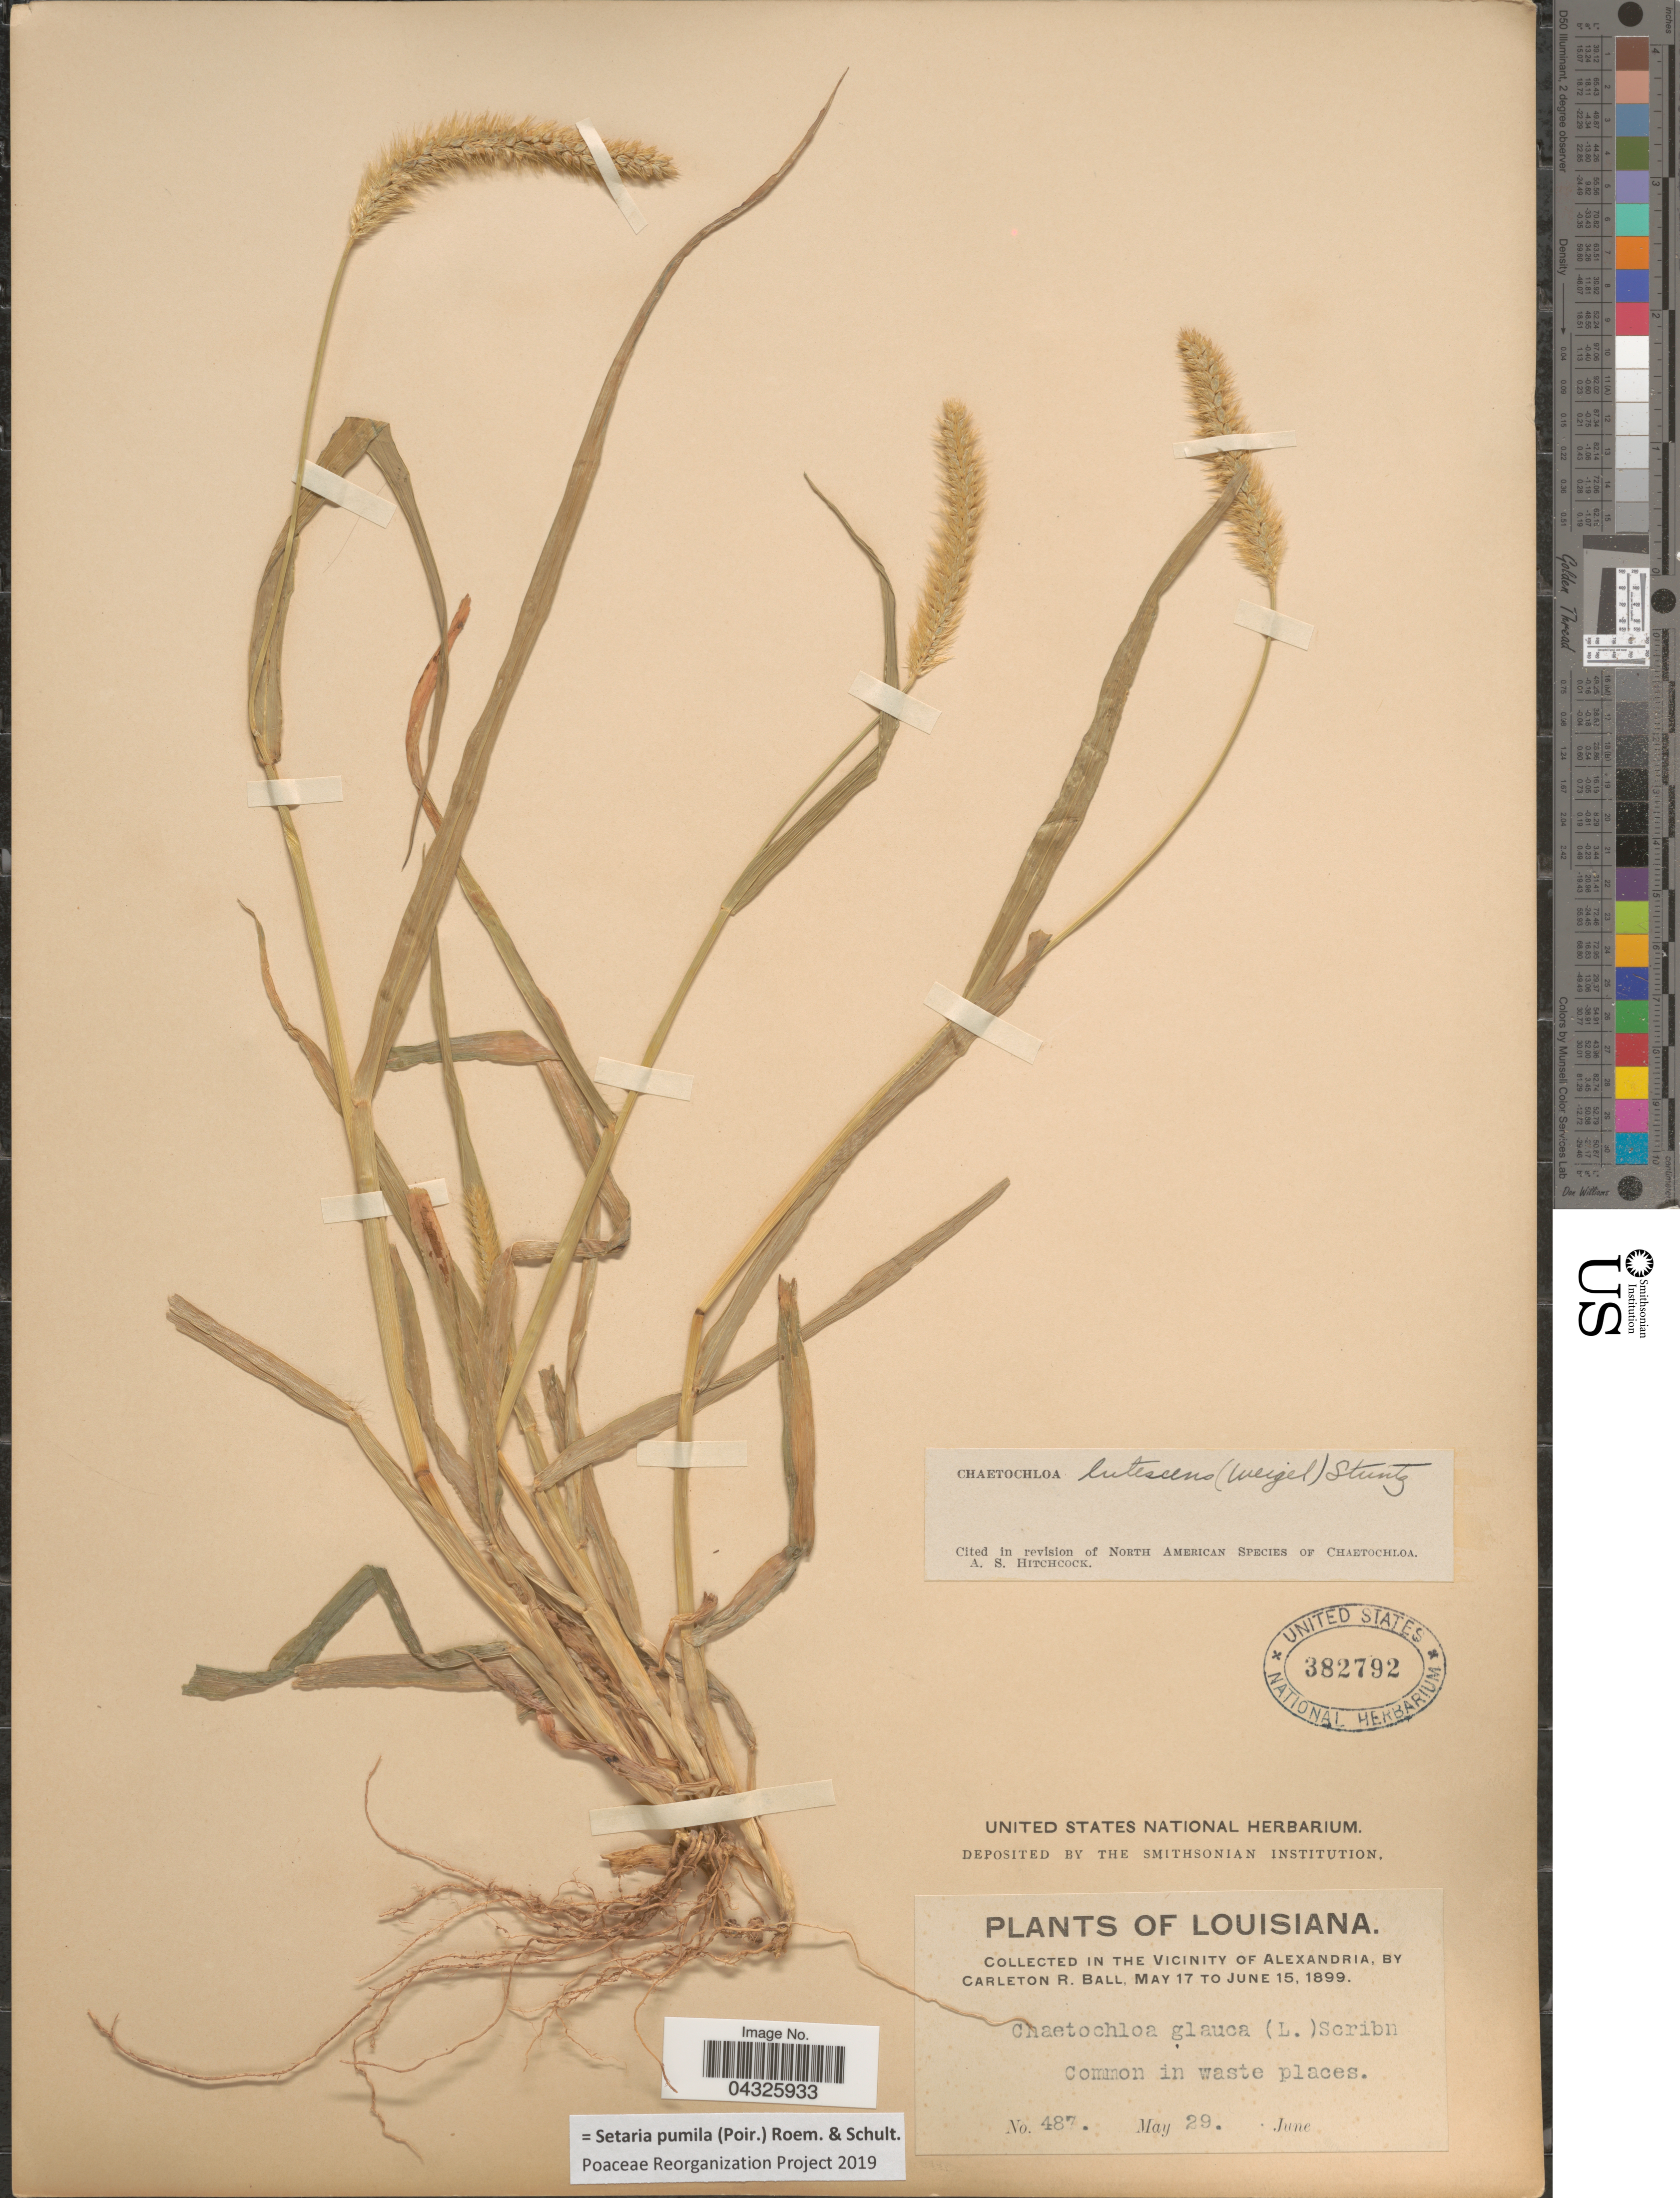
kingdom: Plantae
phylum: Tracheophyta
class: Liliopsida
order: Poales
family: Poaceae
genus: Setaria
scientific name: Setaria pumila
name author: (Poir.) Roem. & Schult.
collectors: C. R. Ball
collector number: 487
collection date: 1899-05-29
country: United States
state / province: Louisiana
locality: In the vicinity of Alexandria.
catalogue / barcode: US 382792